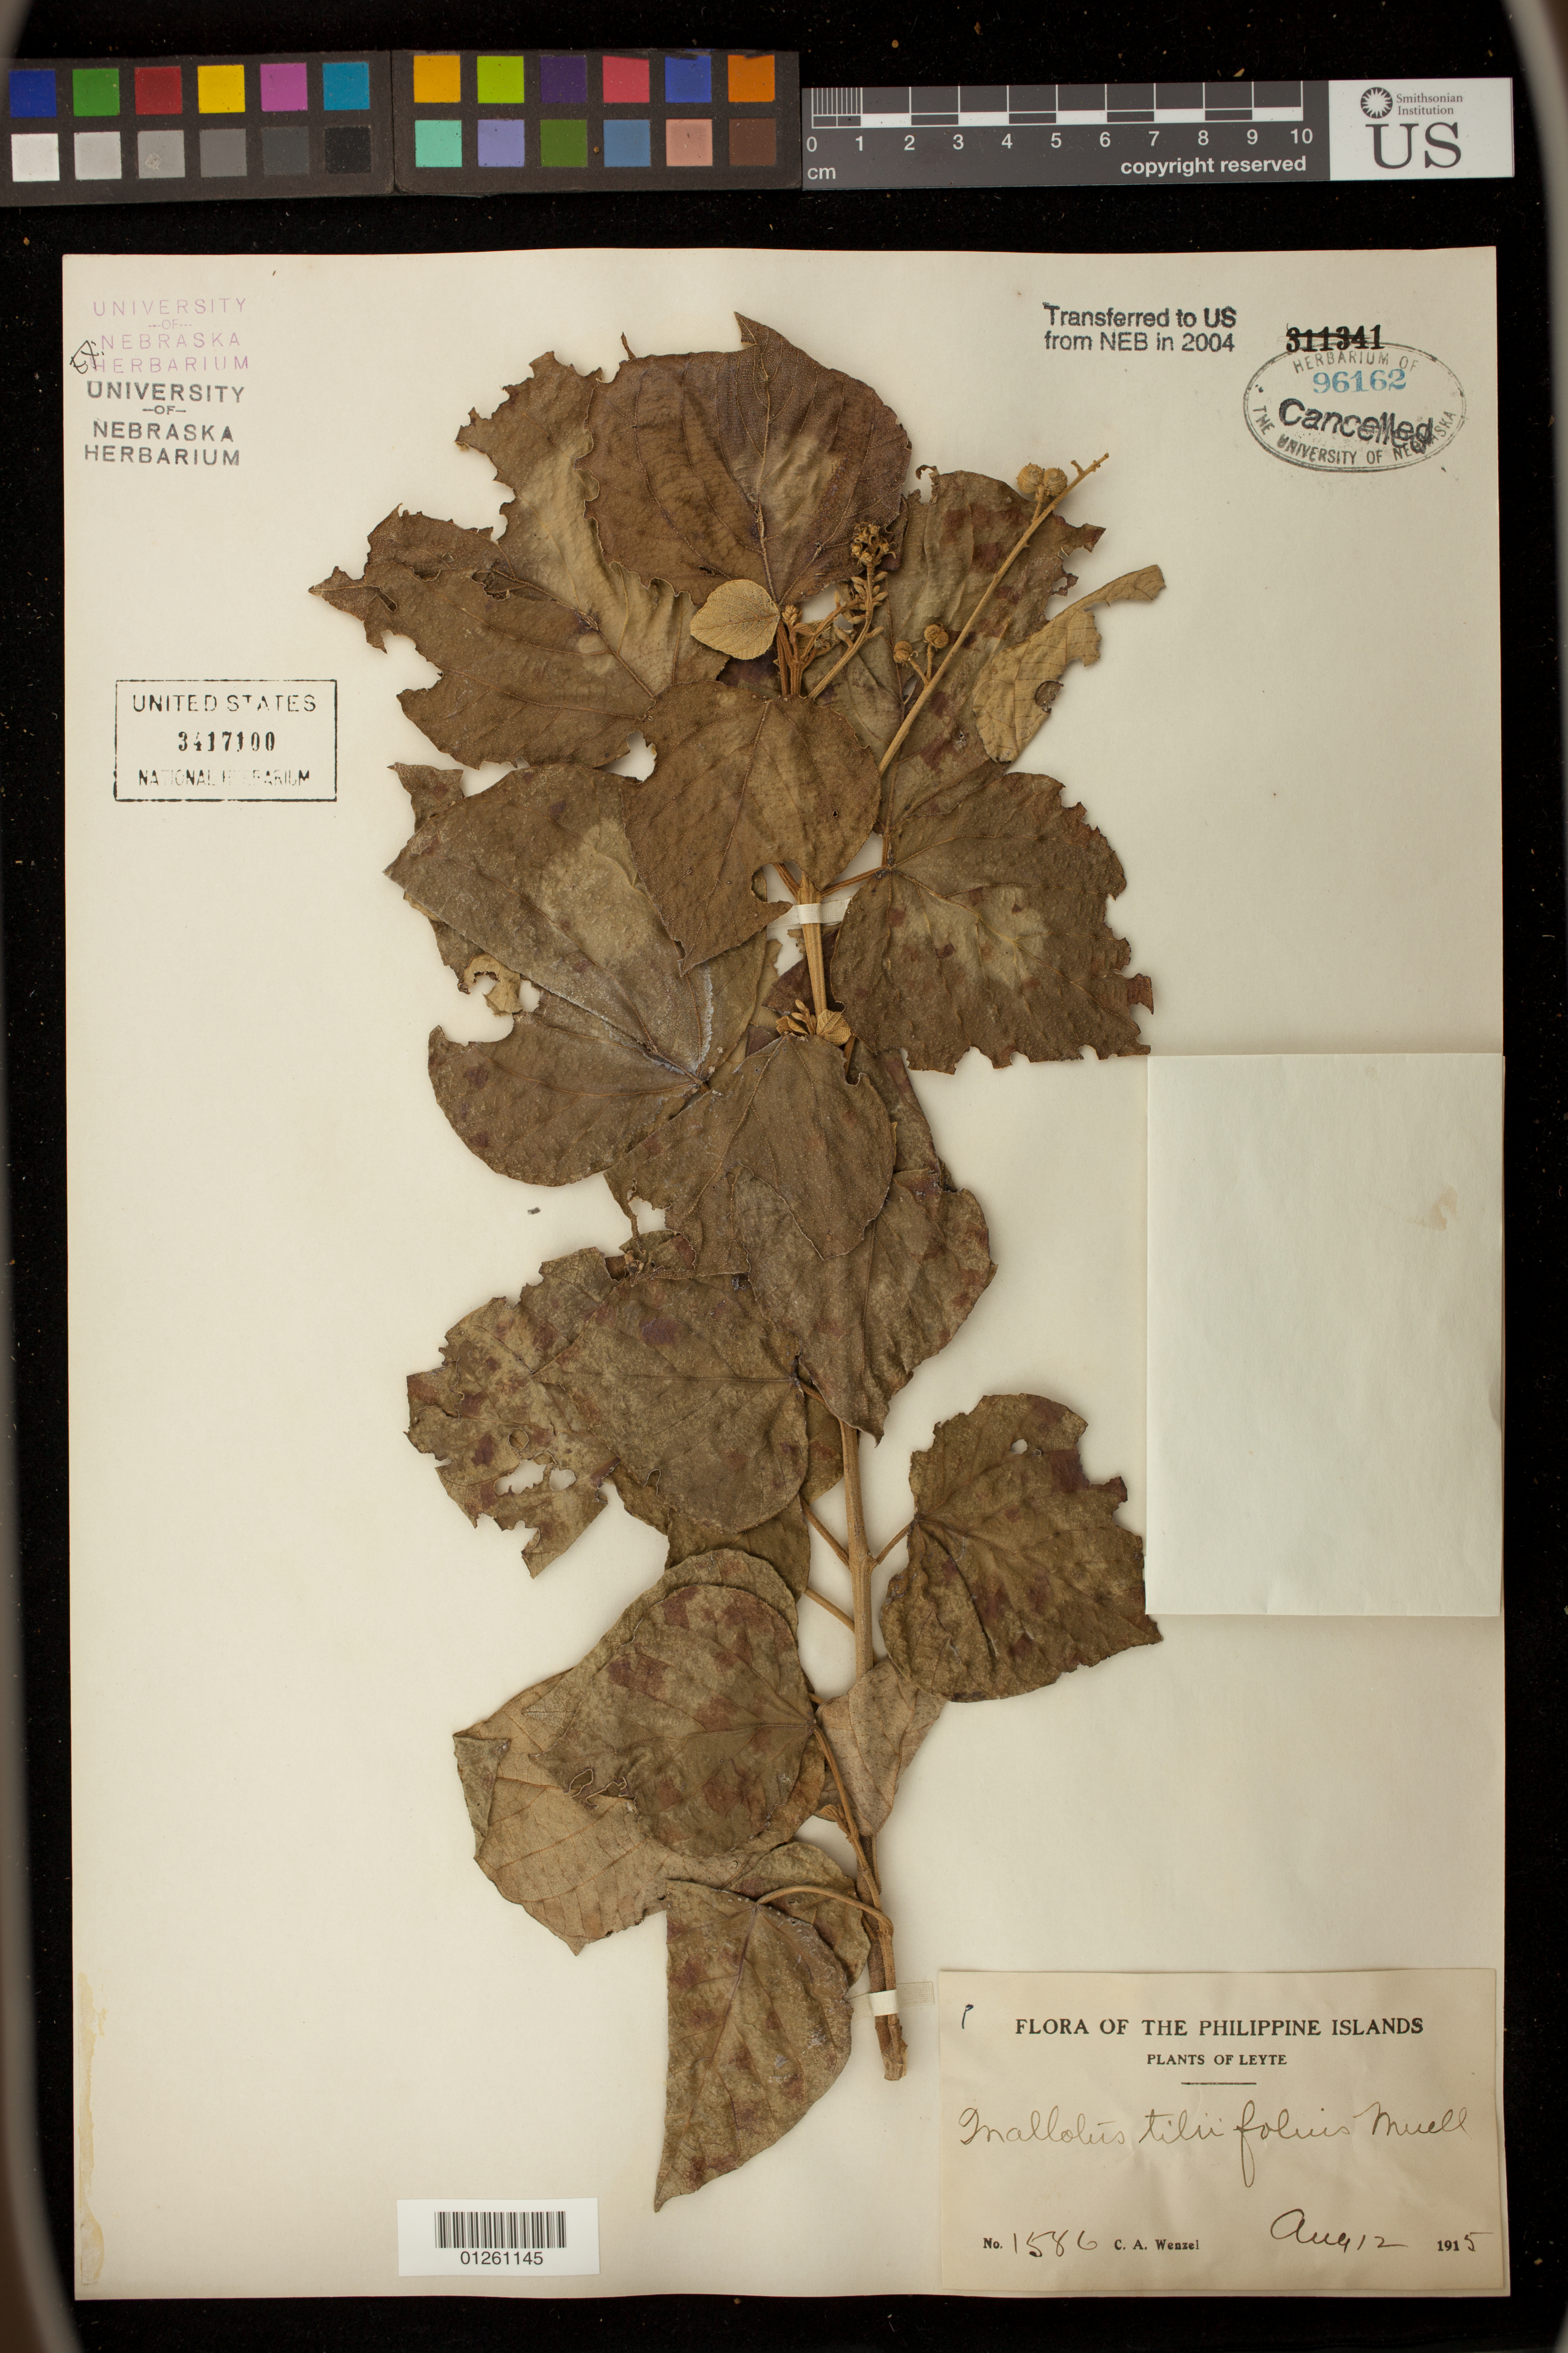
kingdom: Plantae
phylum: Tracheophyta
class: Magnoliopsida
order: Malpighiales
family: Euphorbiaceae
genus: Mallotus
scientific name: Mallotus tiliifolius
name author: (Blume) Müll. Arg.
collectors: C. Wenzel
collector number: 1586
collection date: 1915-08-12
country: Philippines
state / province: Eastern Visayas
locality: Leyte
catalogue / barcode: US 3417100